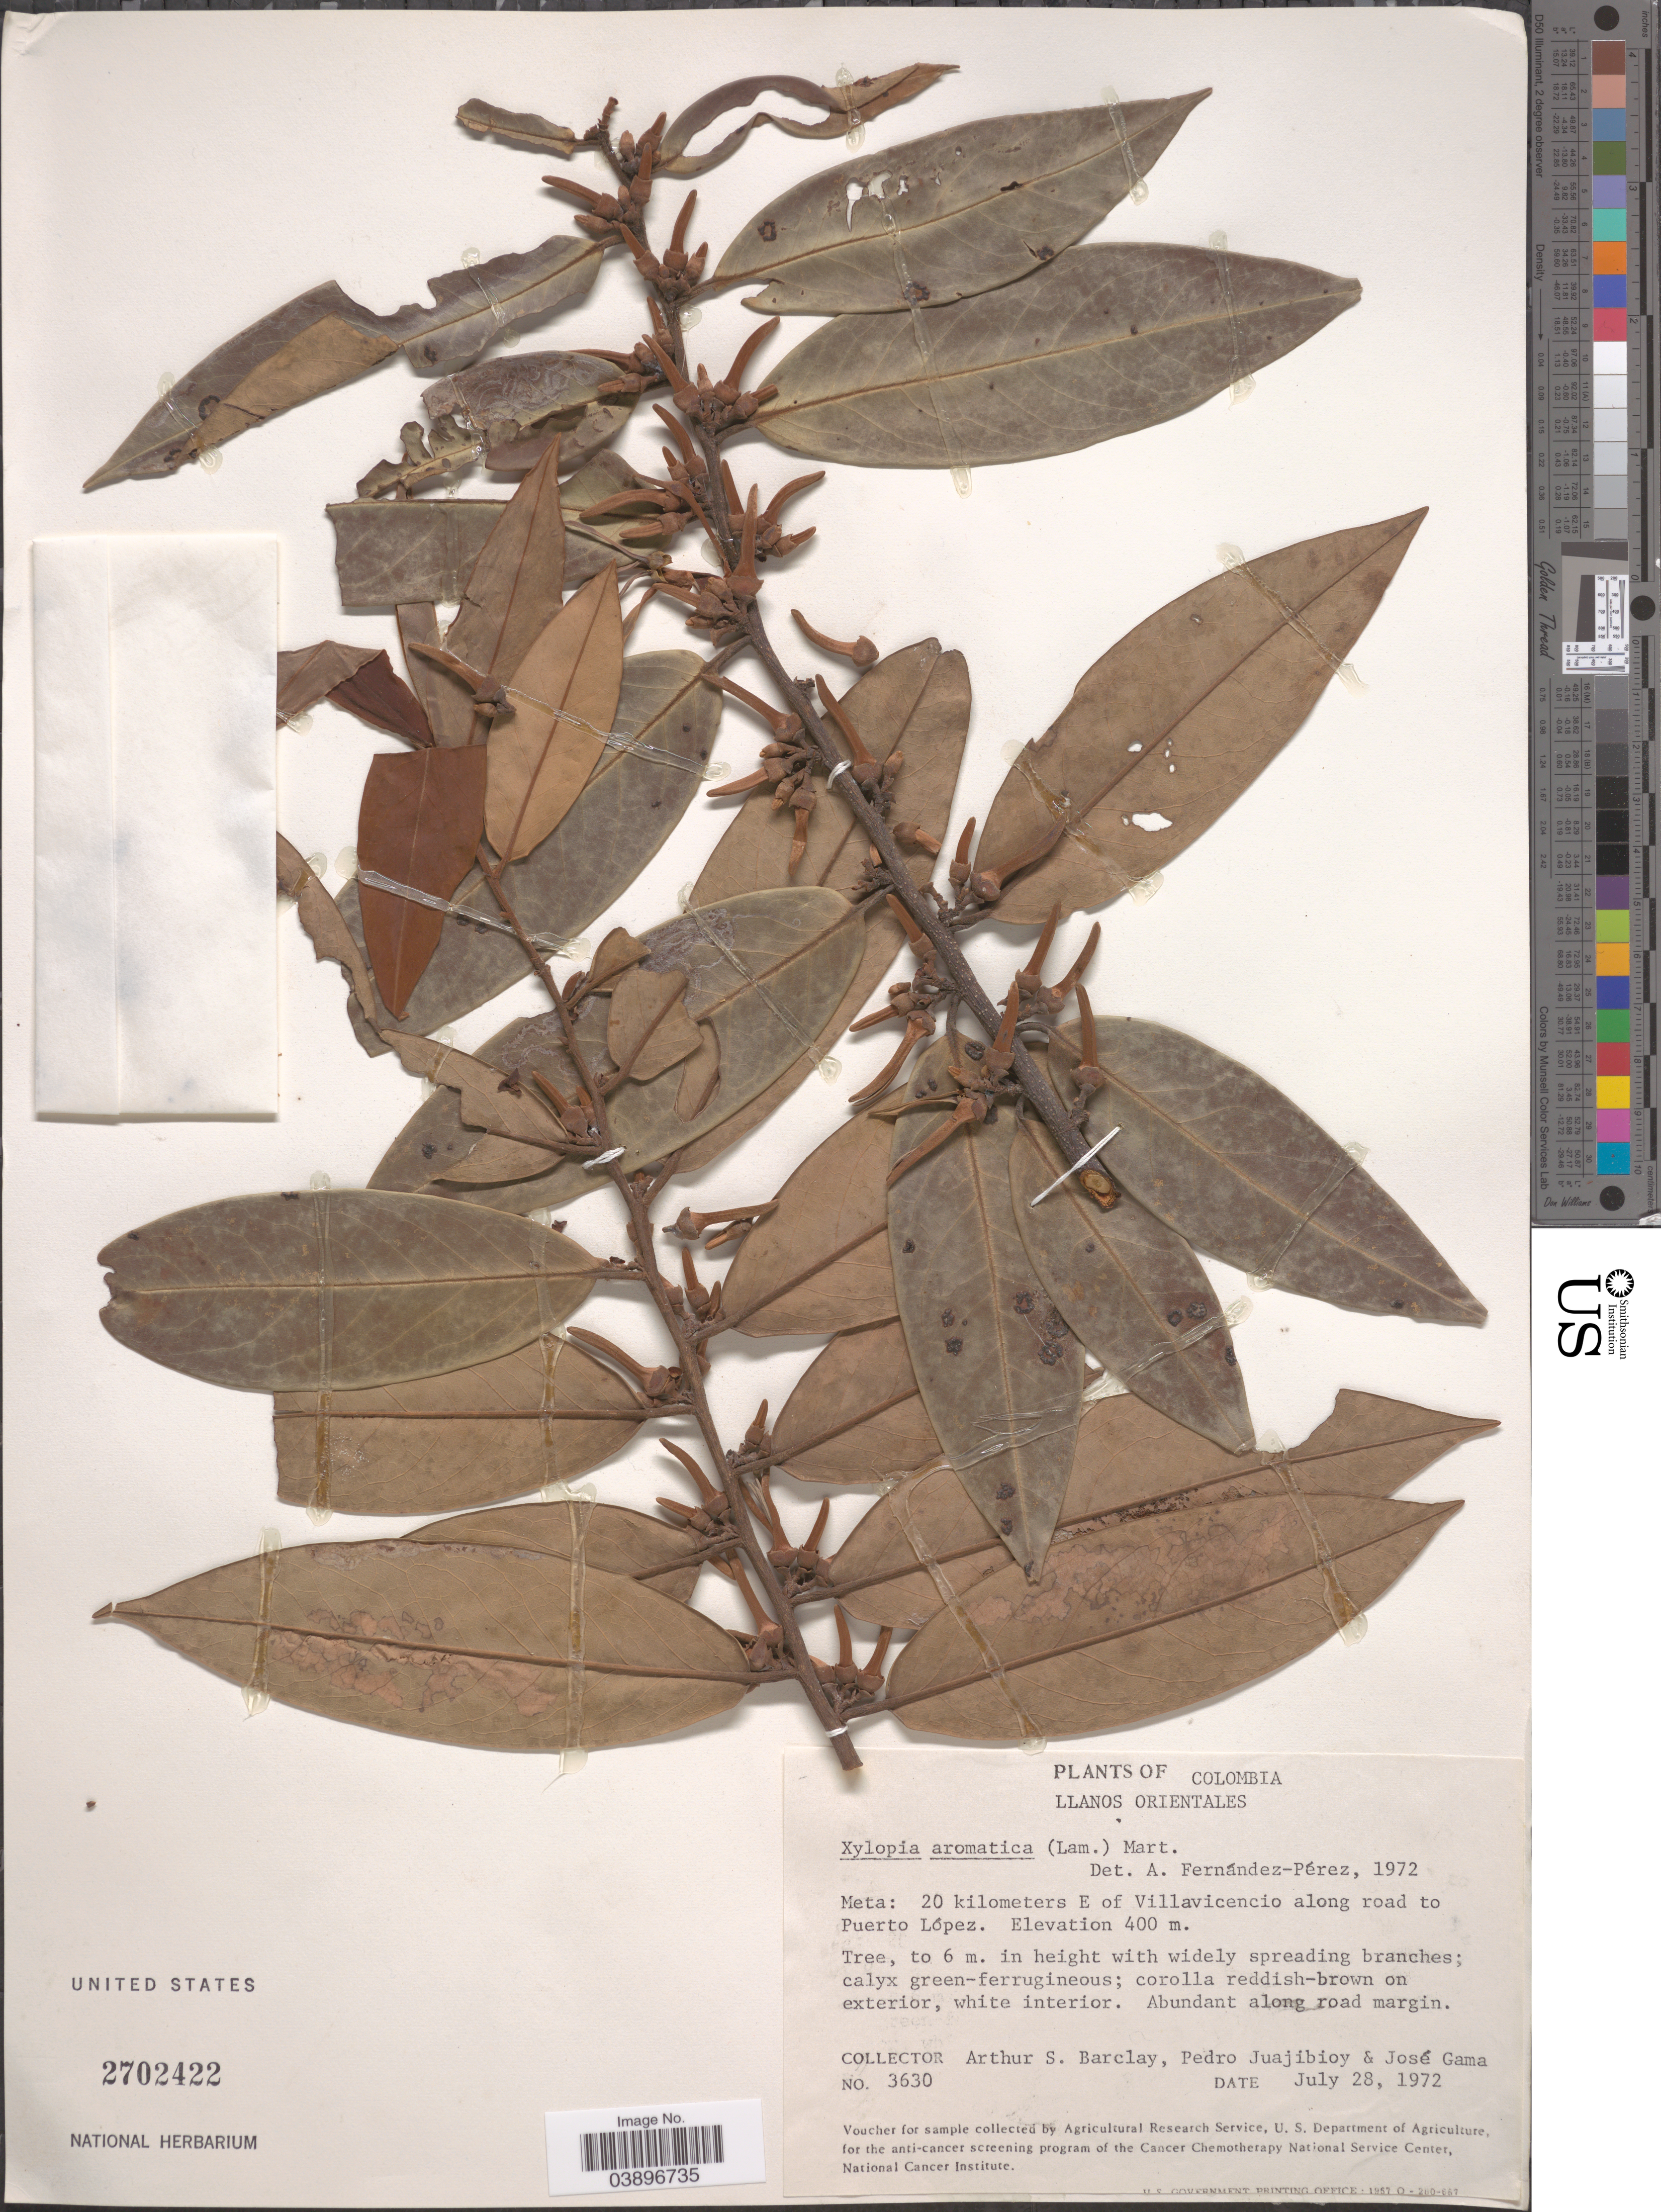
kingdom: Plantae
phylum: Tracheophyta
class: Magnoliopsida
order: Magnoliales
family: Annonaceae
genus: Xylopia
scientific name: Xylopia aromatica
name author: (Lam.) Mart.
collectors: A. S. Barclay, P. Juajibioy & J. Gama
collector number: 3630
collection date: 1972-07-28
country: Colombia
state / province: Meta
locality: Llanos Orientales. 20 kilometers E of Villavicencio along road to Puerto López.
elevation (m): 400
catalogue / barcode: US 2702422